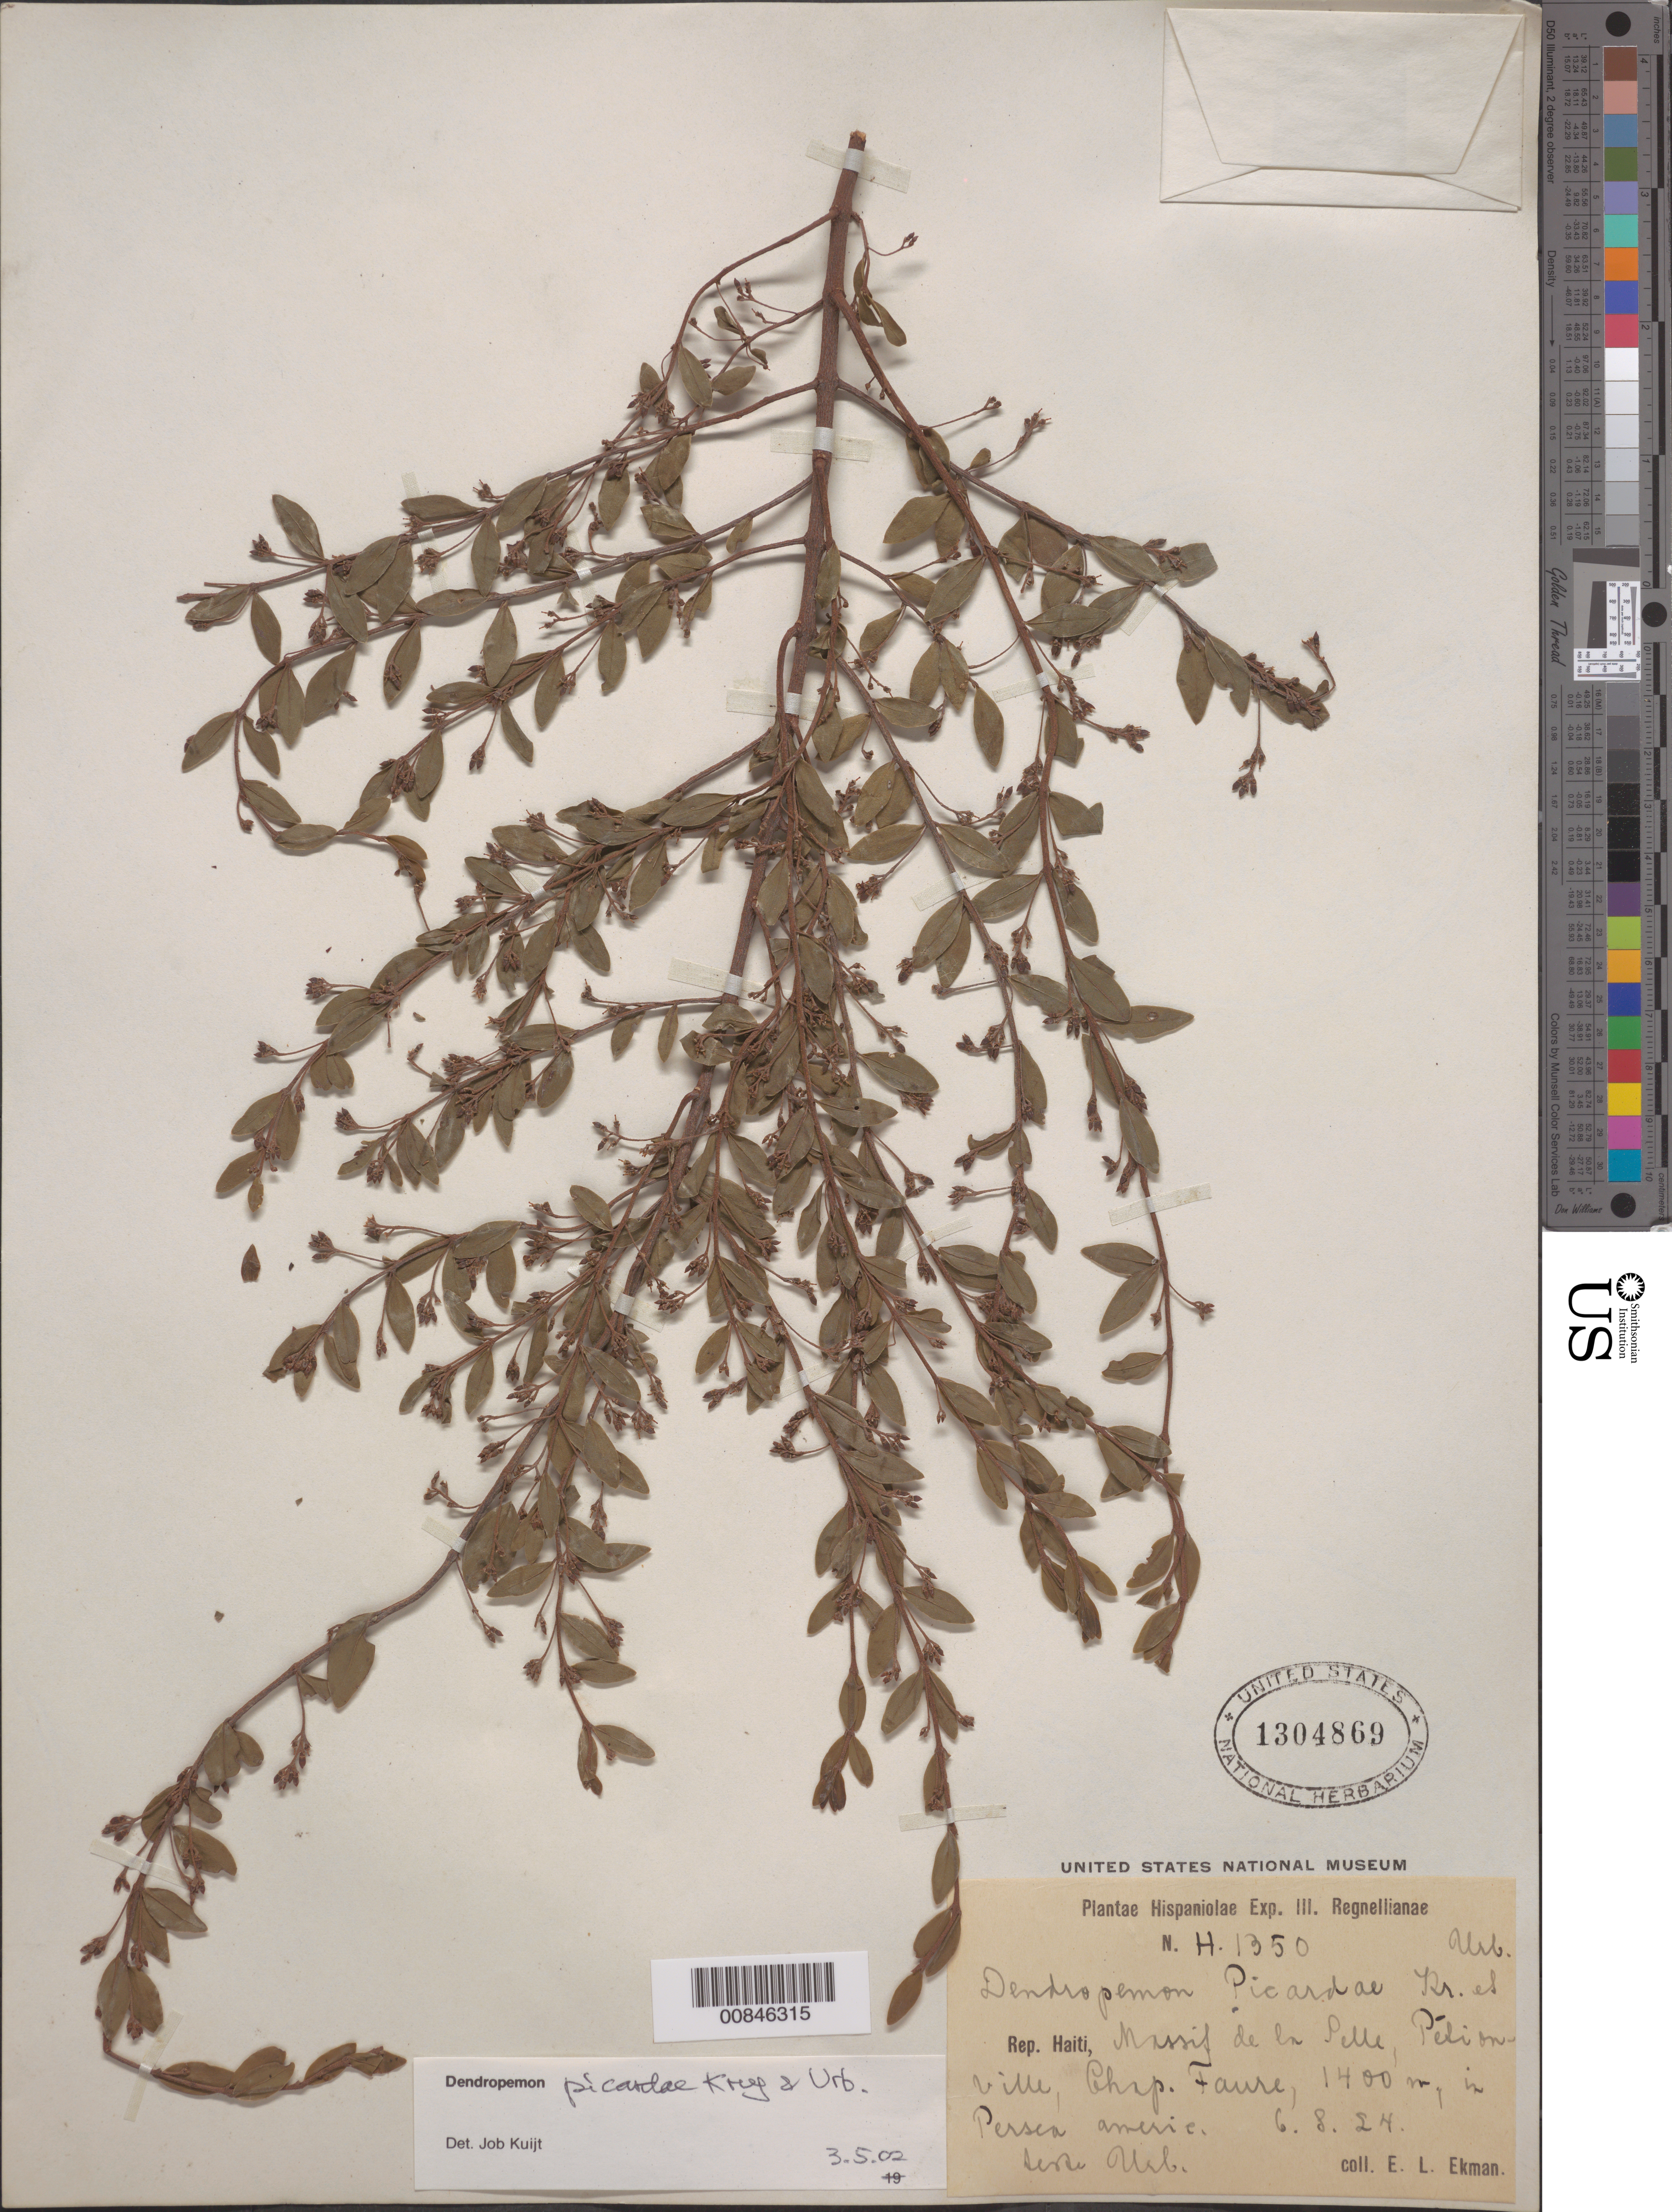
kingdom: Plantae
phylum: Tracheophyta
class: Magnoliopsida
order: Santalales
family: Loranthaceae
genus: Dendropemon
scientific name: Dendropemon picardae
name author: Krug & Urb.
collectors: E. L. Ekman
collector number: H 1350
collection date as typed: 06 Aug 1924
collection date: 1924-08-06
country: Haiti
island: Hispaniola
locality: Massif de la Selle, Pétionville, Chap. Faure.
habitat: In Persea americana.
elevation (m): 1400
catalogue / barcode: US 1304869